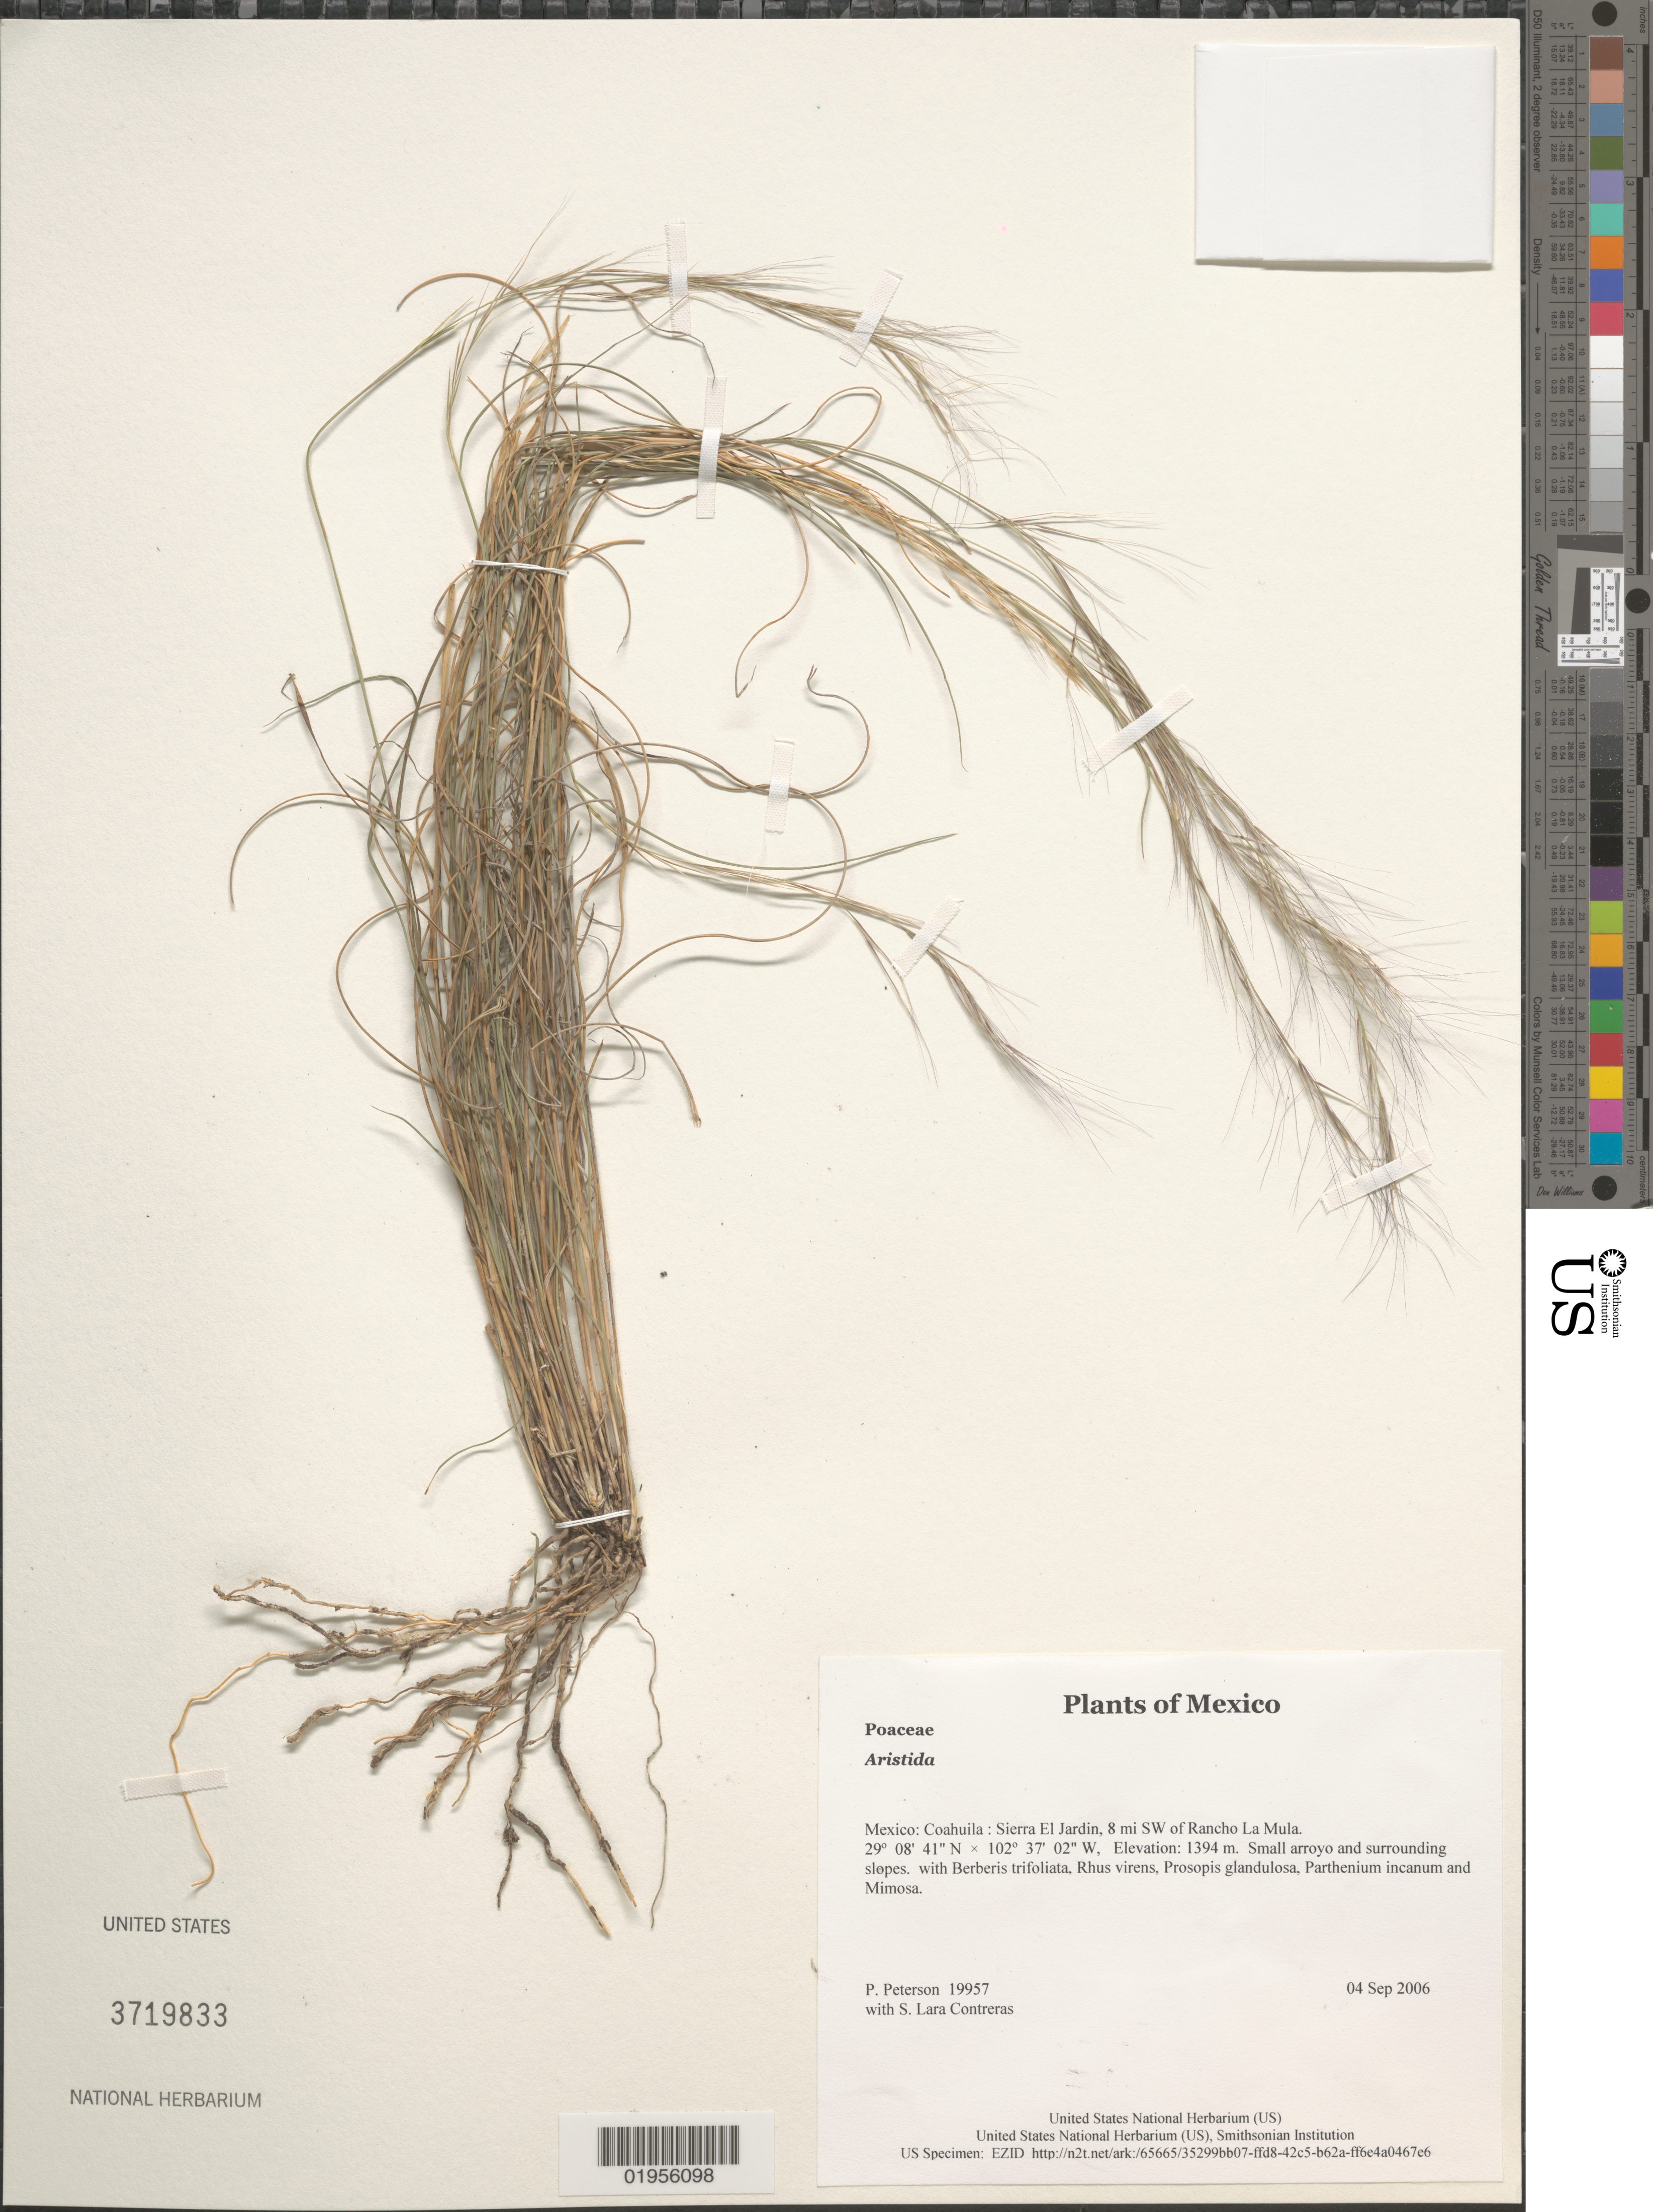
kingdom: Plantae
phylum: Tracheophyta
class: Liliopsida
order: Poales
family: Poaceae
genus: Aristida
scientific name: Aristida sp.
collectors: P. M. Peterson & S. Lara Contreras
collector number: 19957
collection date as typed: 04 Sep 2006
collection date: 2006-09-04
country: Mexico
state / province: Coahuila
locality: Sierra El Jardin, 8 mi SW of Rancho La Mula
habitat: Small arroyo and surrounding slopes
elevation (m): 1394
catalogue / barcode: US 3719833